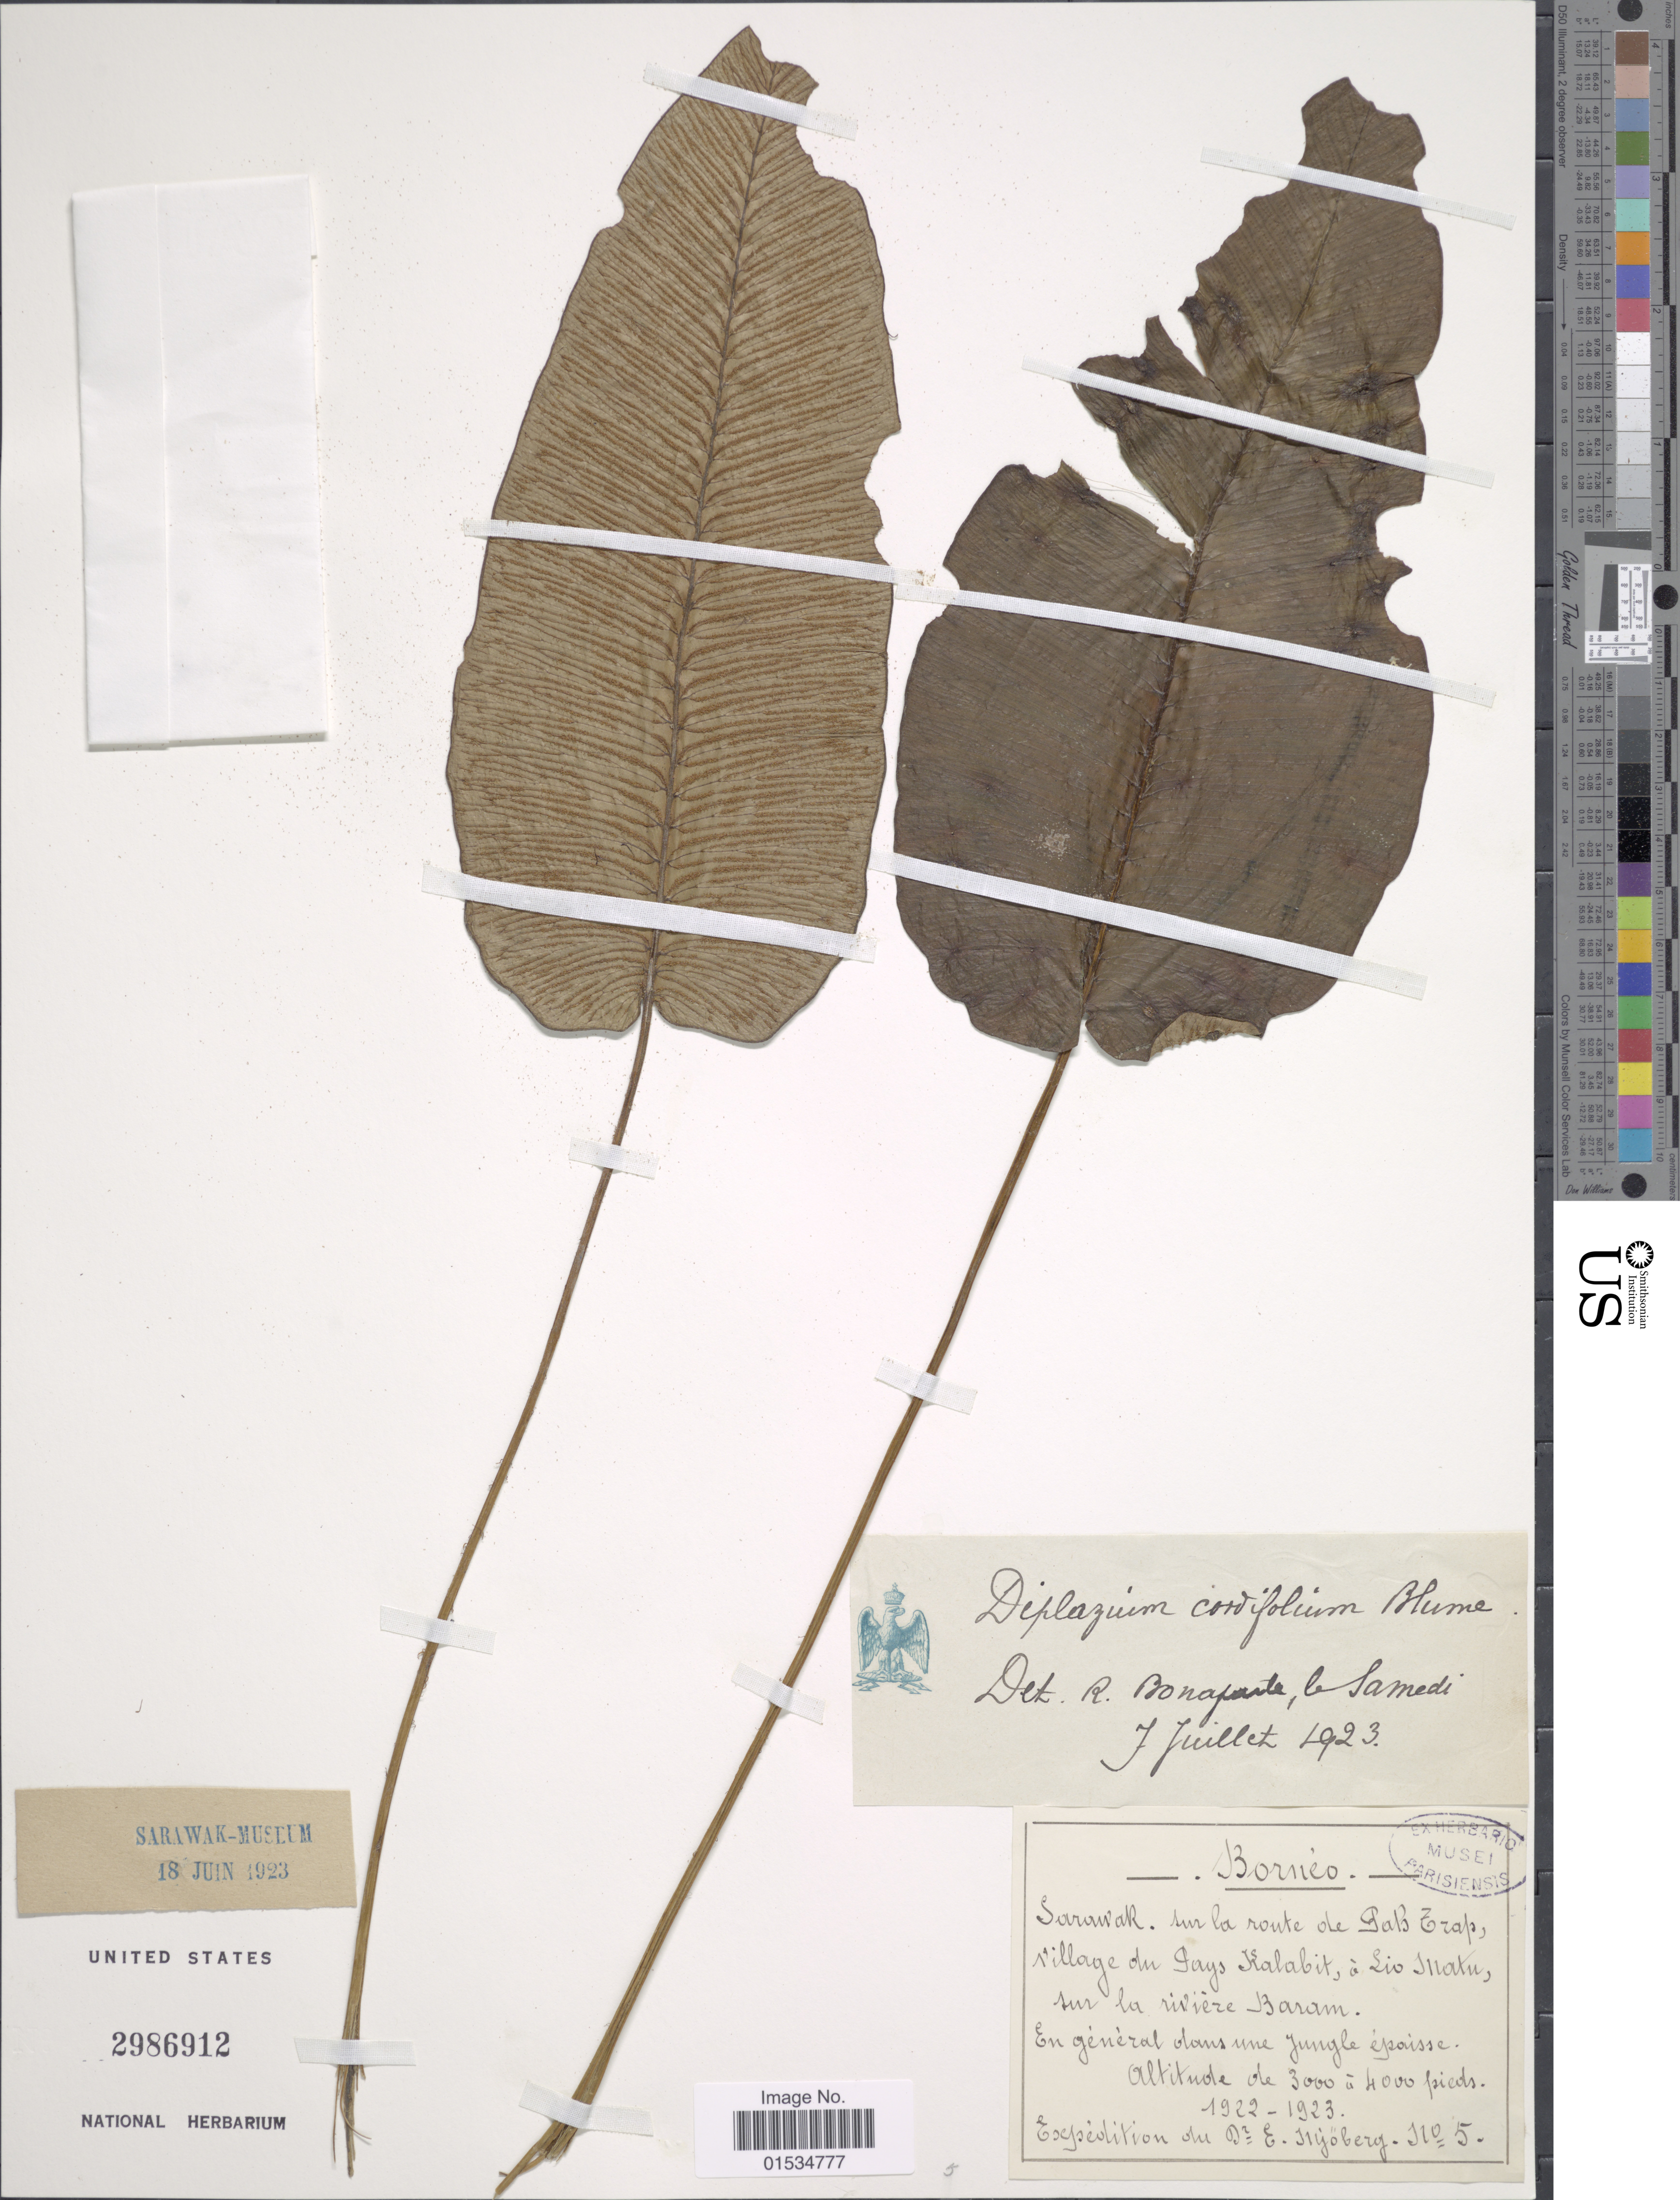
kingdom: Plantae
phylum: Tracheophyta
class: Polypodiopsida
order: Polypodiales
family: Athyriaceae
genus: Diplazium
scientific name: Diplazium cordifolium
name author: Blume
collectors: E. Mjoberg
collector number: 5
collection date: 1922/1923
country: Malaysia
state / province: Sarawak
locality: Sur la rout de Pab Ezap, village du pays Kalabit, a Lio Matu, sur la riviere Baram, en general dousune Jungle epoisse [interpreted]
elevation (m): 914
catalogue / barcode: US 2986912